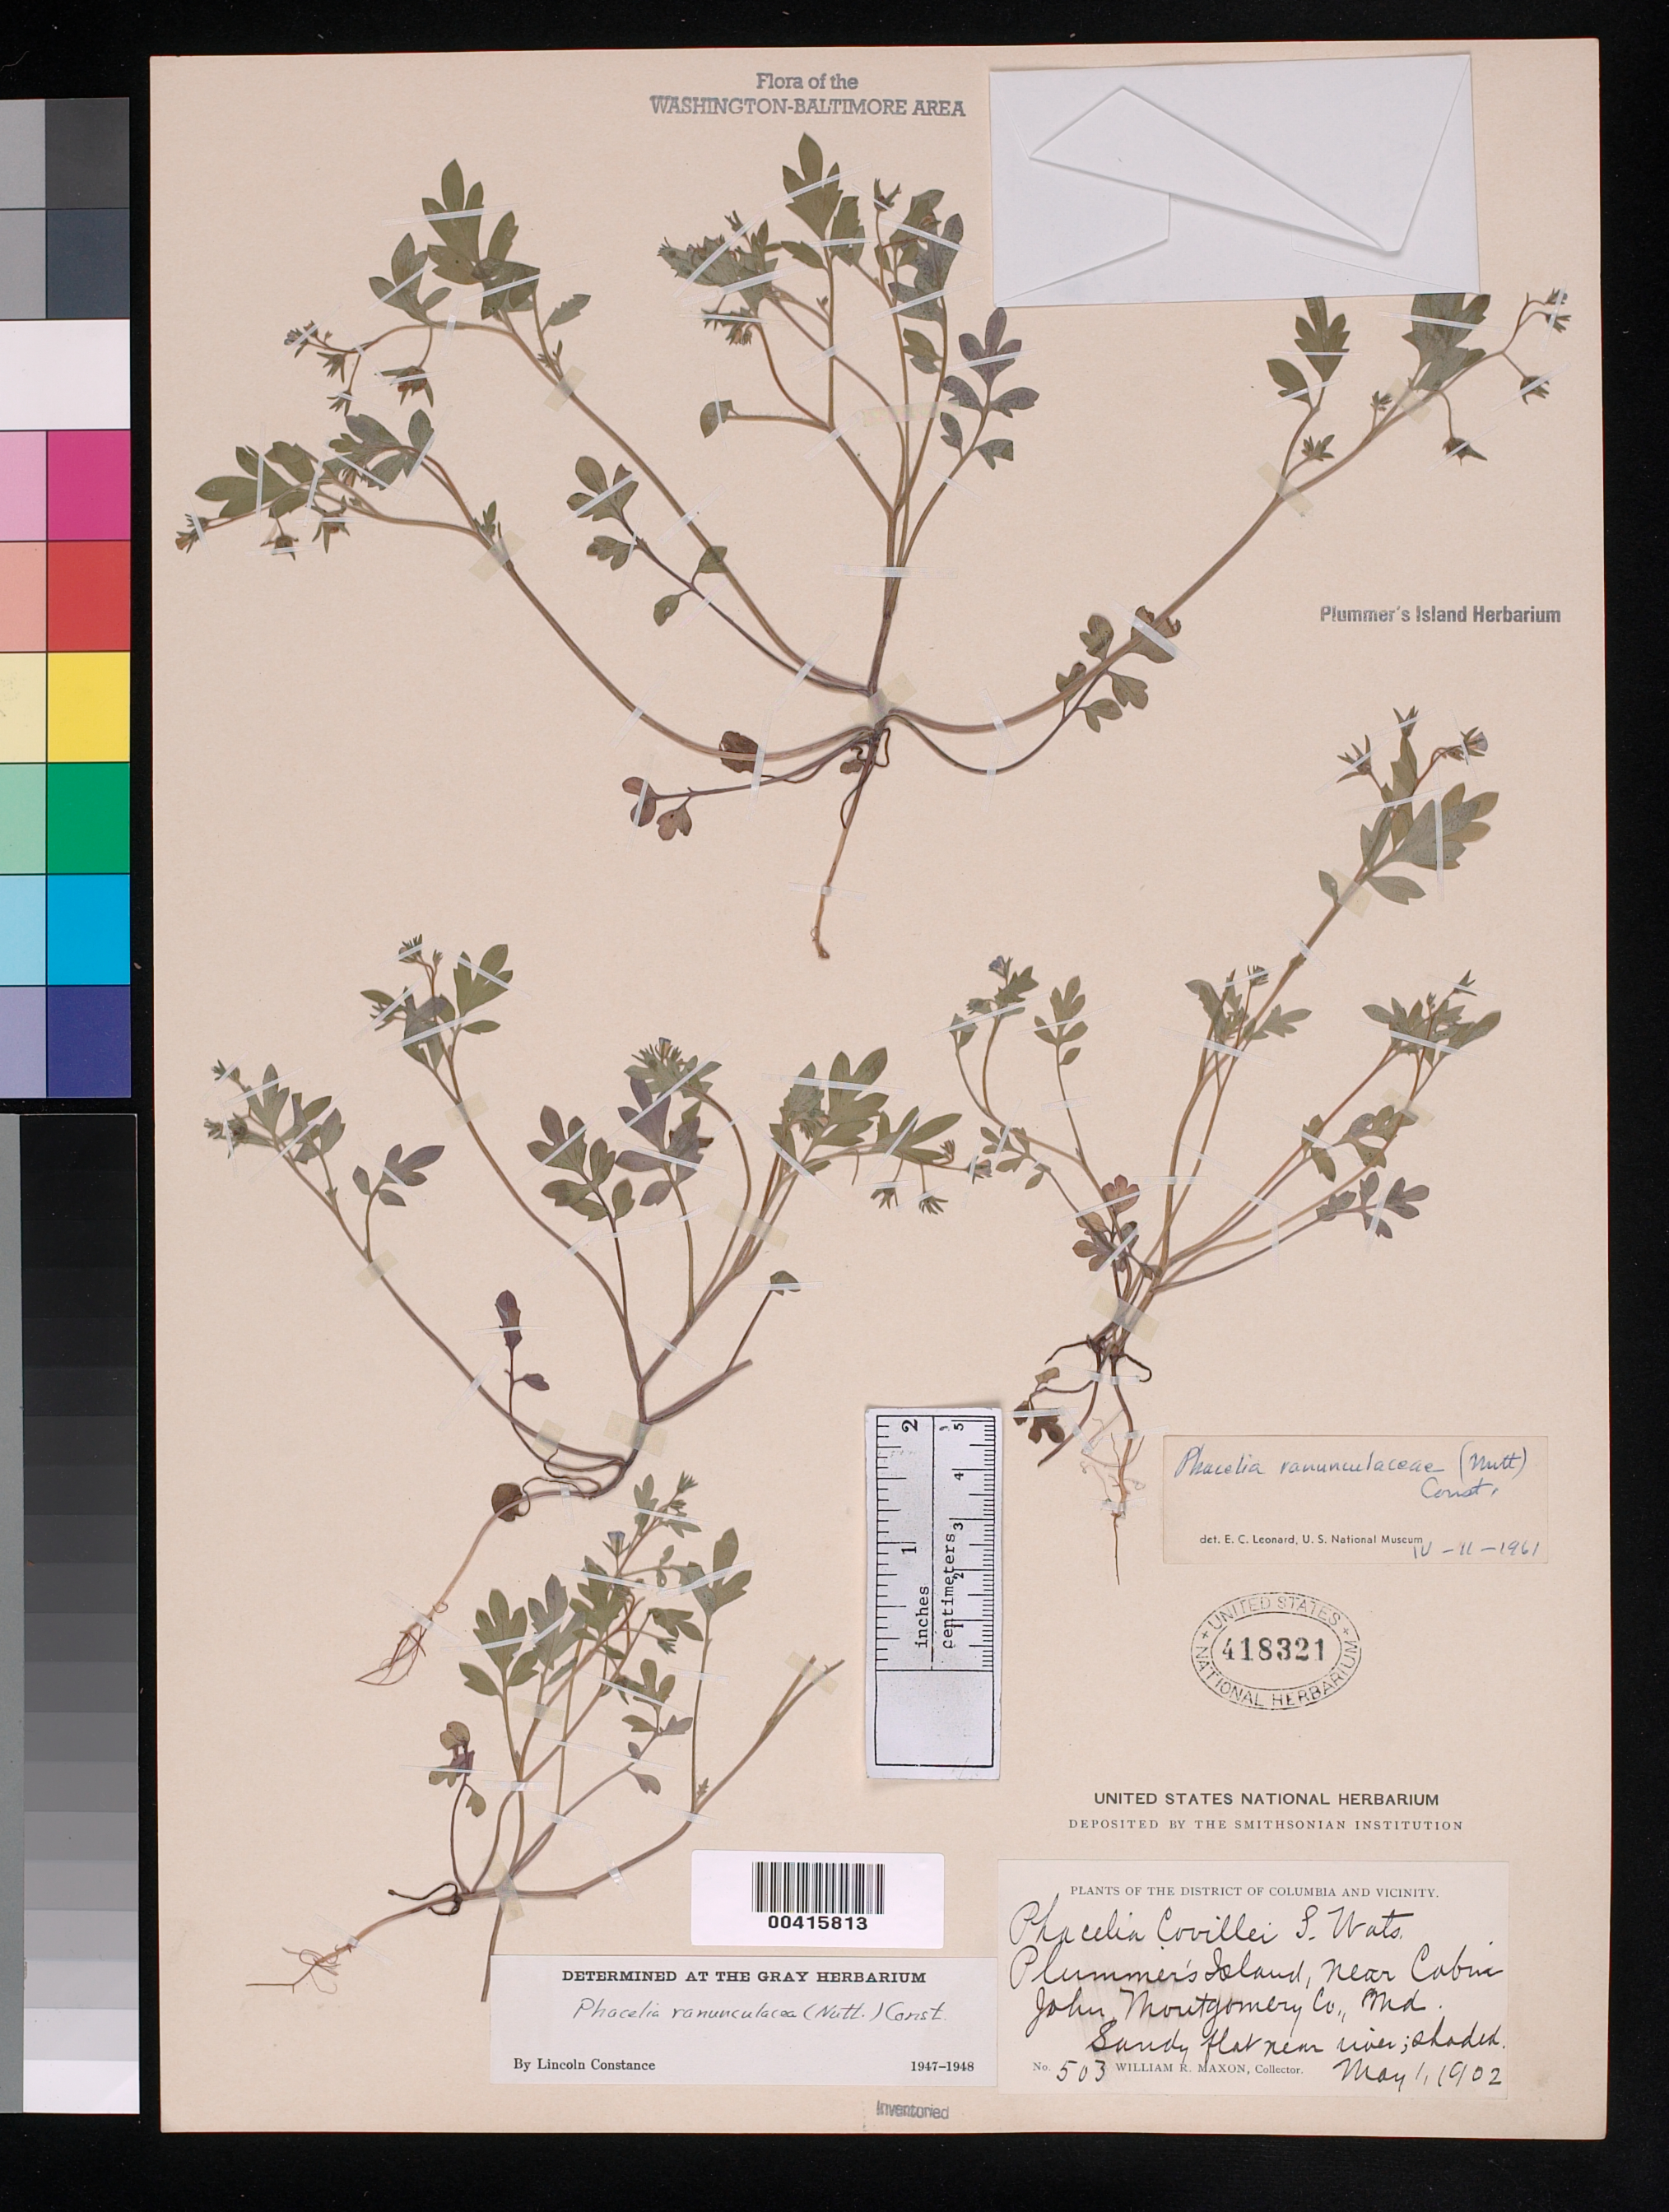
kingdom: Plantae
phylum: Tracheophyta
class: Magnoliopsida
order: Boraginales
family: Hydrophyllaceae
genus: Phacelia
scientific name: Phacelia ranunculacea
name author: (Nutt.) Constance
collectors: W. R. Maxon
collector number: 503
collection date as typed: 01 May 1902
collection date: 1902-05-01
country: United States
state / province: Maryland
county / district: Montgomery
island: Plummers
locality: Plummer's Island; near river C. & O. Canal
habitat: Sandy flat, shaded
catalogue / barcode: US 418321